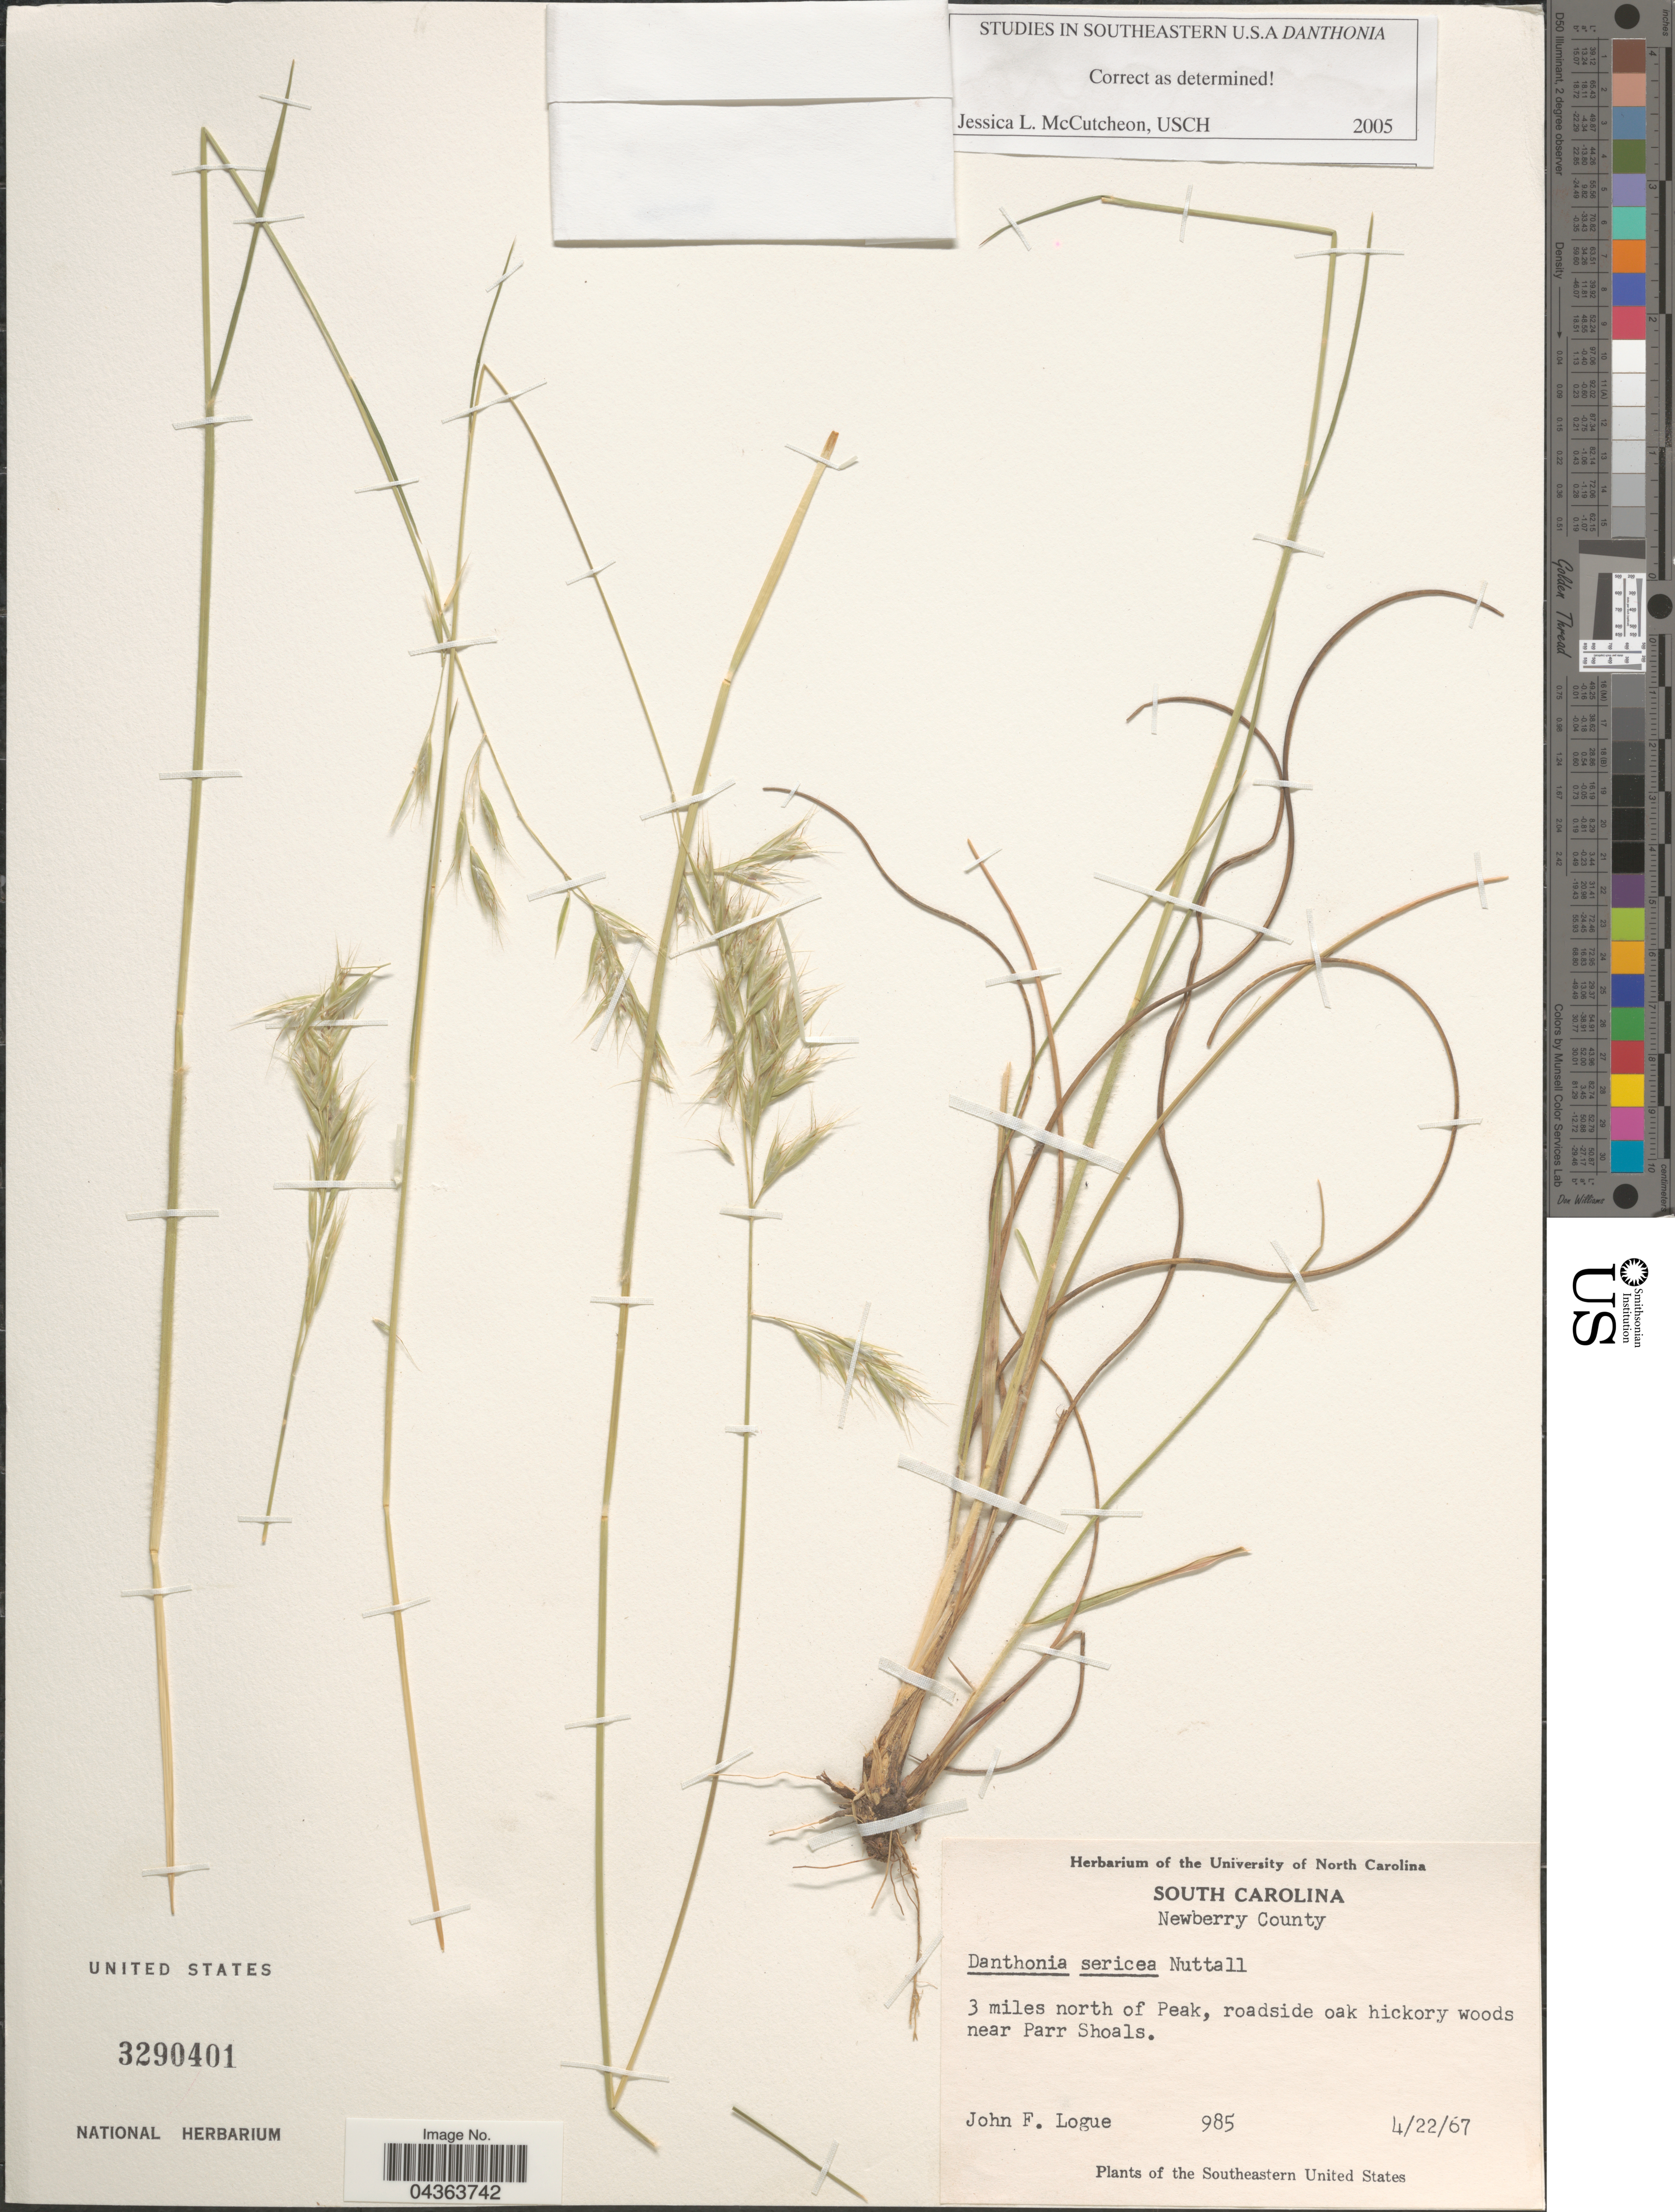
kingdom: Plantae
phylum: Tracheophyta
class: Liliopsida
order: Poales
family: Poaceae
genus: Danthonia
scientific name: Danthonia sericea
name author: Nutt.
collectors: J. Logue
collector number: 985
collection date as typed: Transcribed d/m/y: 22/4/67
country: United States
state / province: South Carolina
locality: Newberry County. 3 miles north of Peak, roadside oak hickory woods near Parr Shoals.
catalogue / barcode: US 3290401